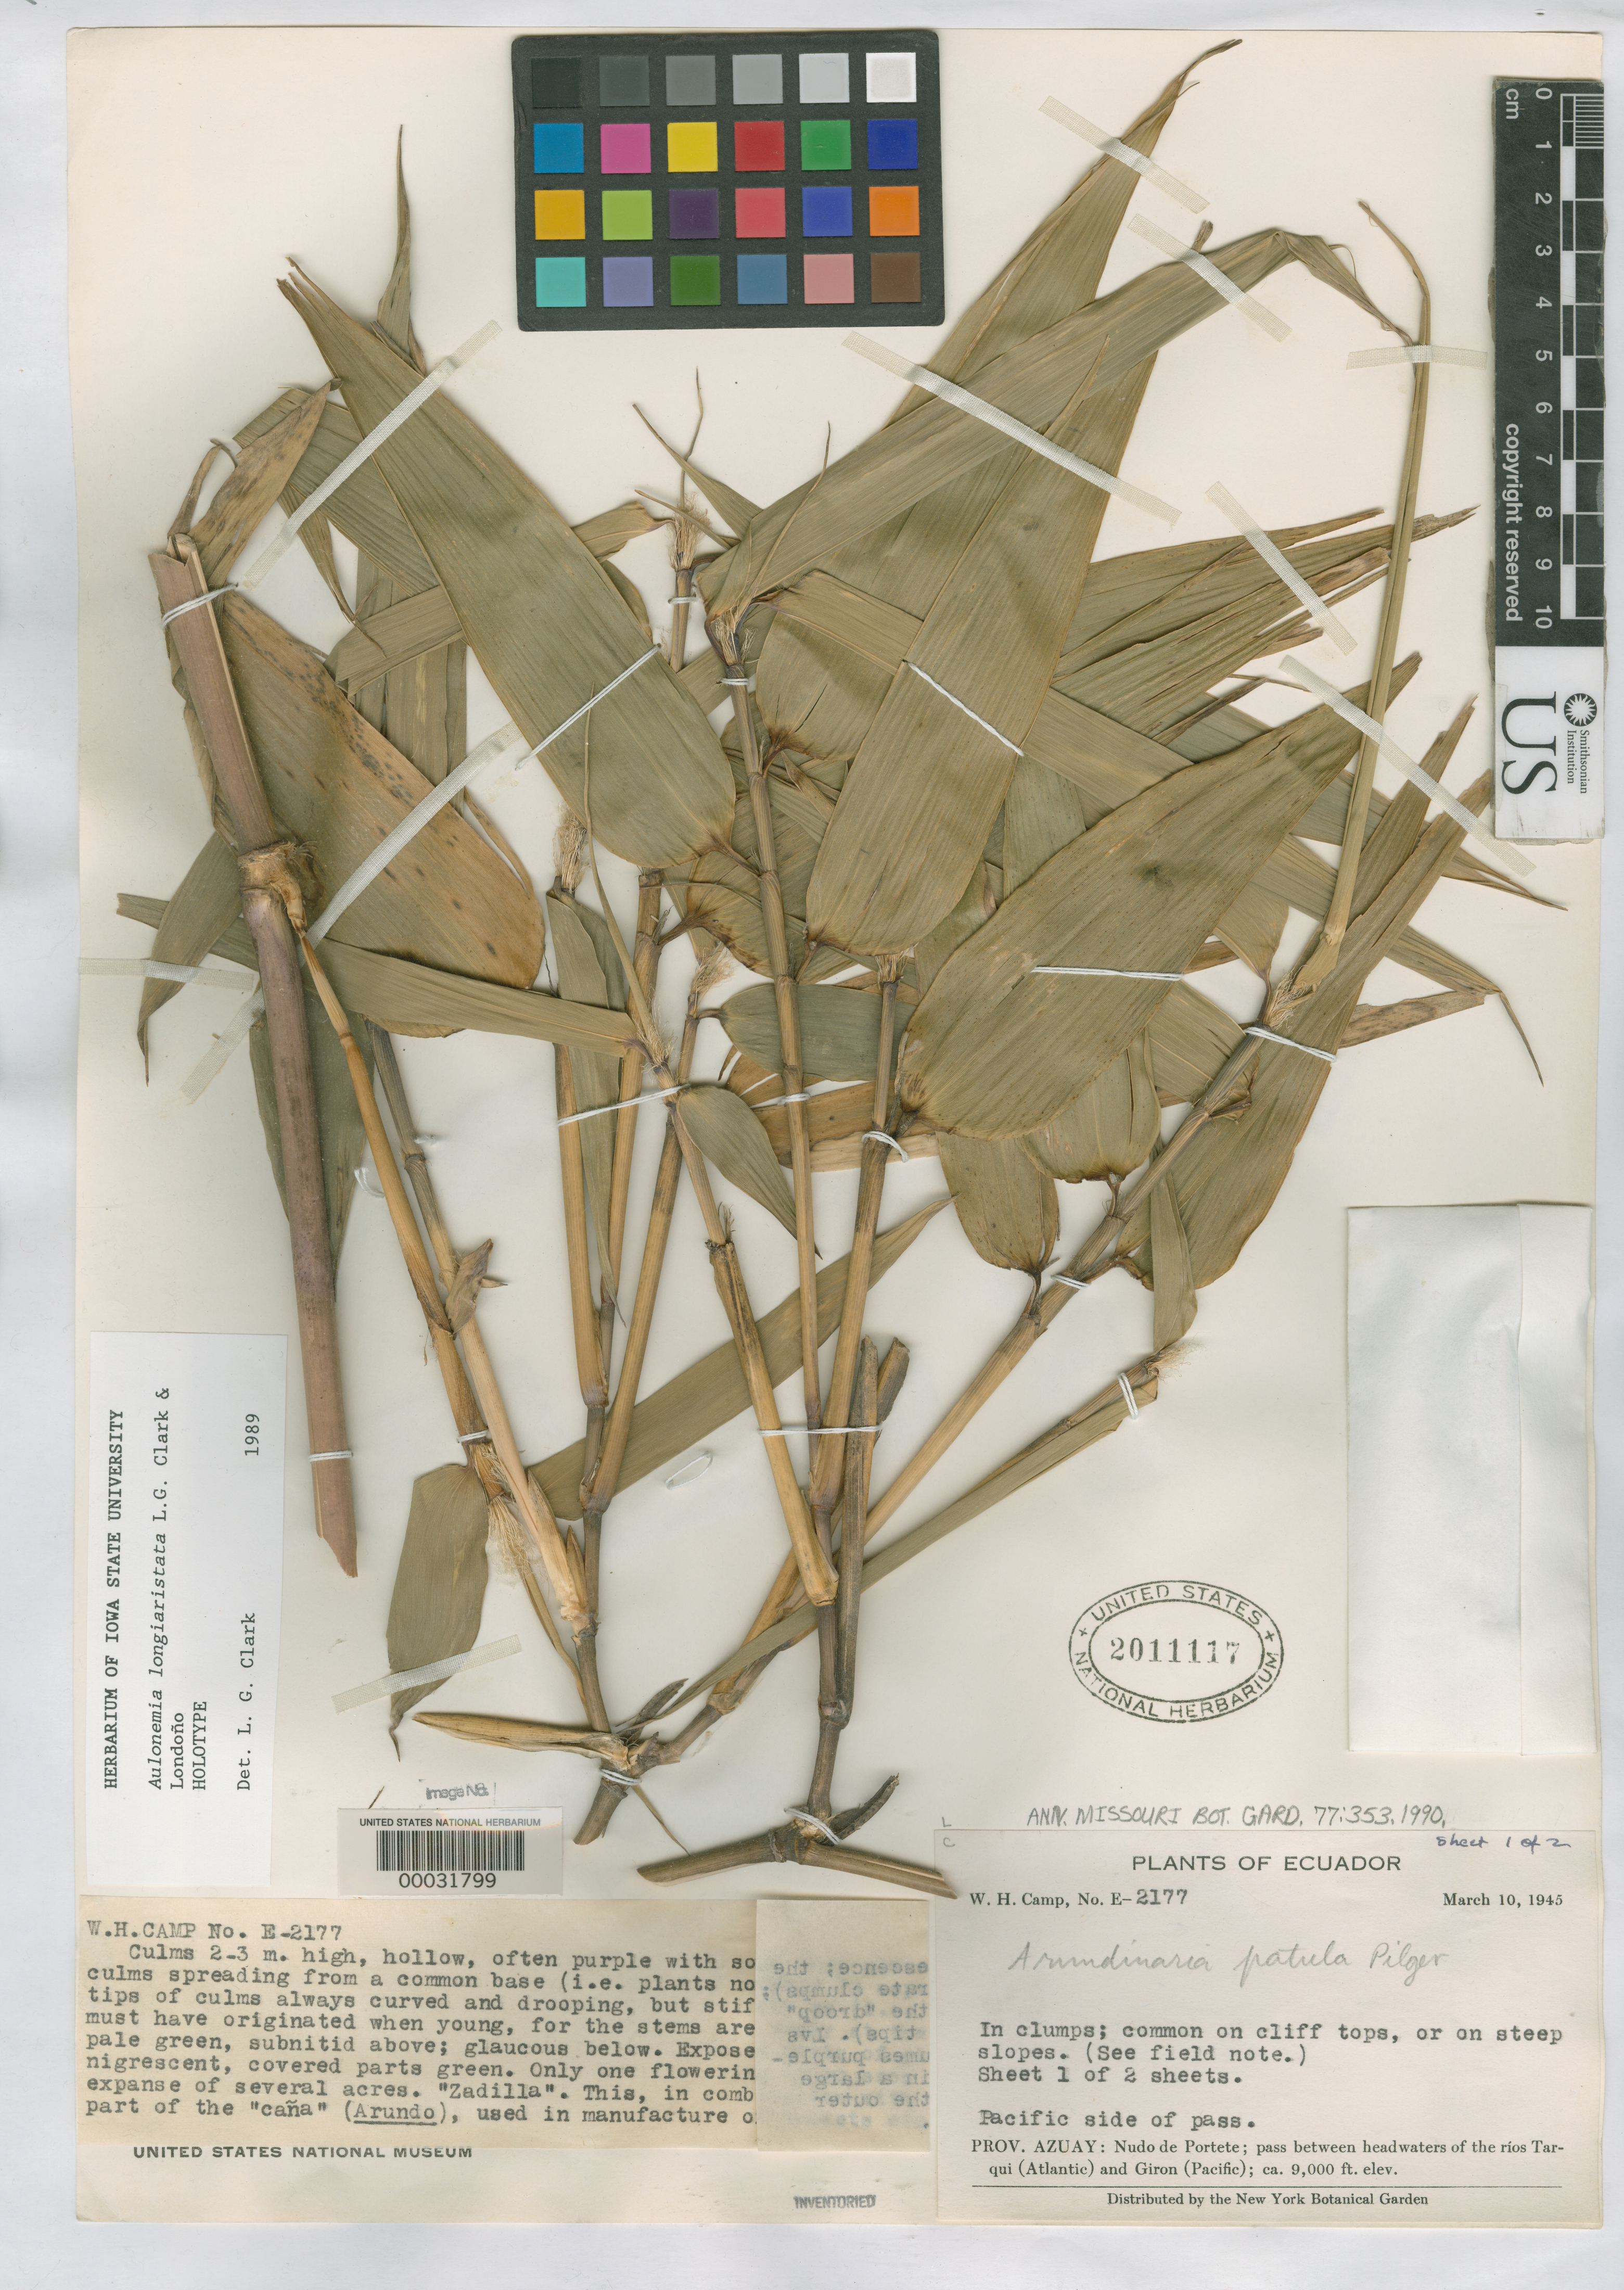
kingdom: Plantae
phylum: Tracheophyta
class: Liliopsida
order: Poales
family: Poaceae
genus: Aulonemia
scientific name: Aulonemia longiaristata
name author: L.G. Clark & Londoño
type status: Holotype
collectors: W. H. Camp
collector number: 2177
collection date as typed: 10 Mar 1945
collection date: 1945-03-10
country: Ecuador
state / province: Azuay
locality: Nudo de Portete, Pass between headwaters of Rios Tarqui (Atlantic) and Giron (Pacific).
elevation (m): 2745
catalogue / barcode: US 2011117